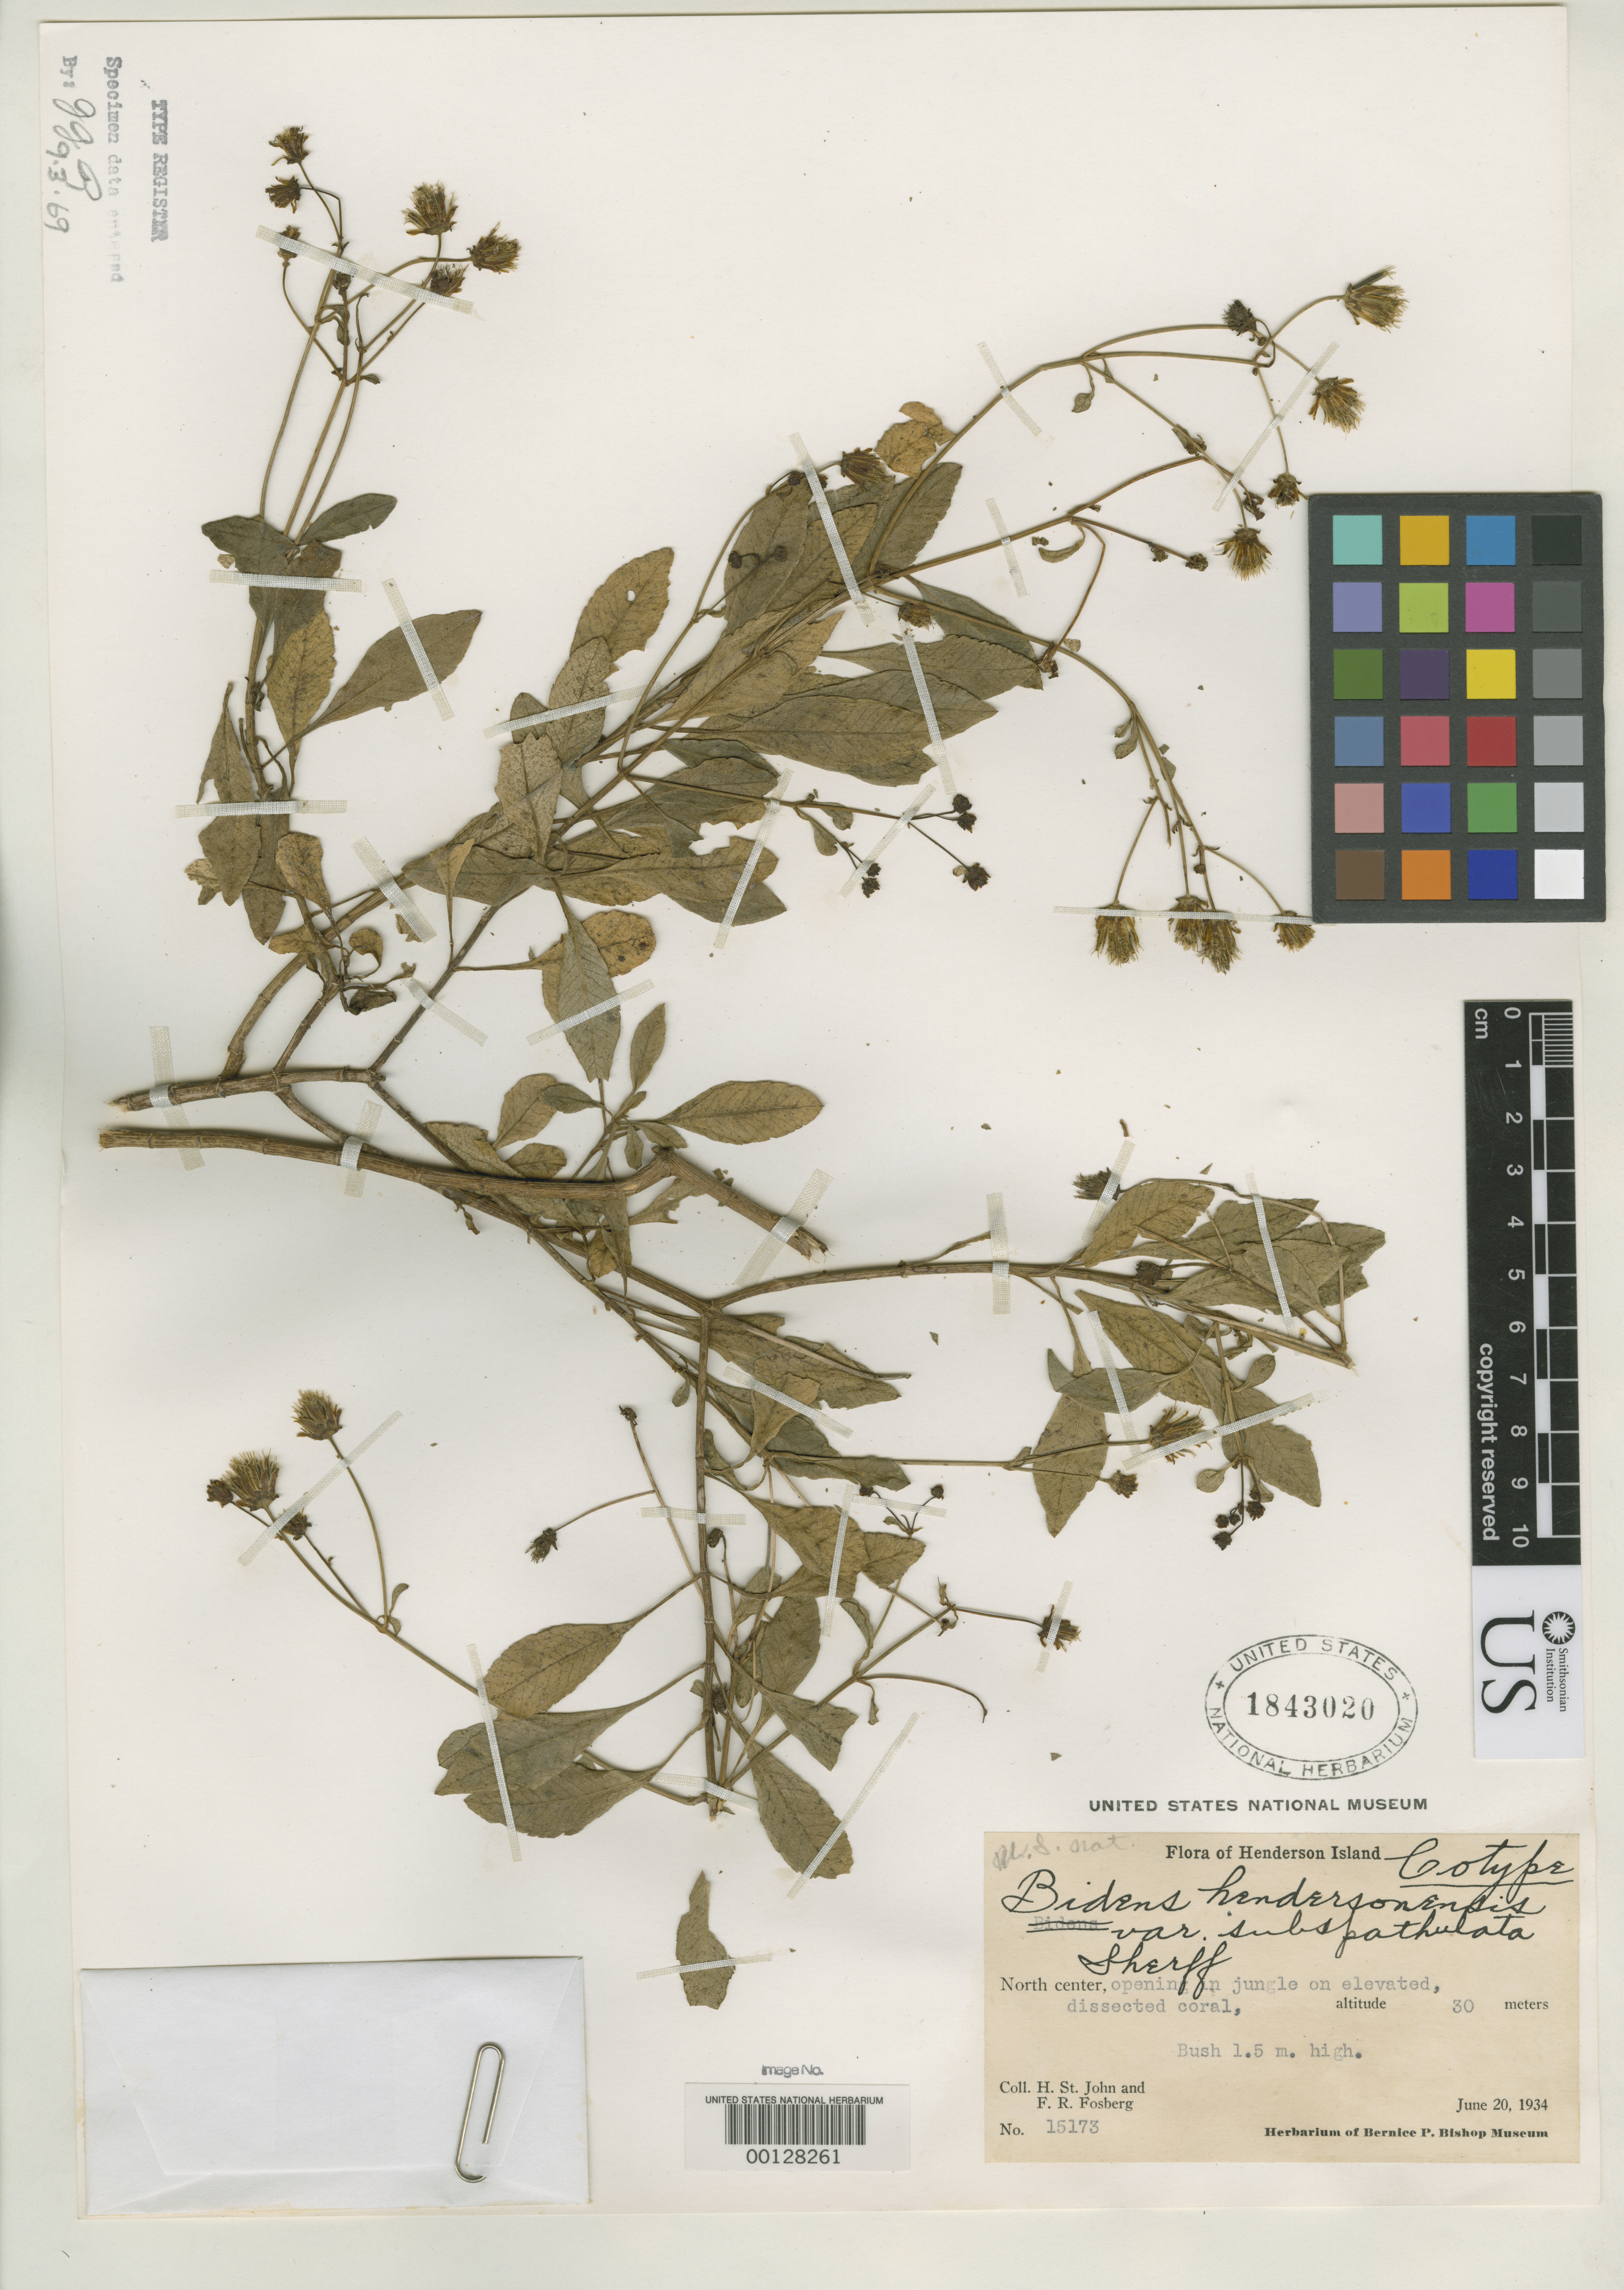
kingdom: Plantae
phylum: Tracheophyta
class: Magnoliopsida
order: Asterales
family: Asteraceae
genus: Bidens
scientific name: Bidens hendersonensis var. subspathulata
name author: Sherff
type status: Isotype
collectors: H. St. John & F. R. Fosberg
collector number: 15173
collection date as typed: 20 Jun 1934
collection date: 1934-06-20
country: Pitcairn Islands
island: Henderson I.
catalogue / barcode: US 1843020